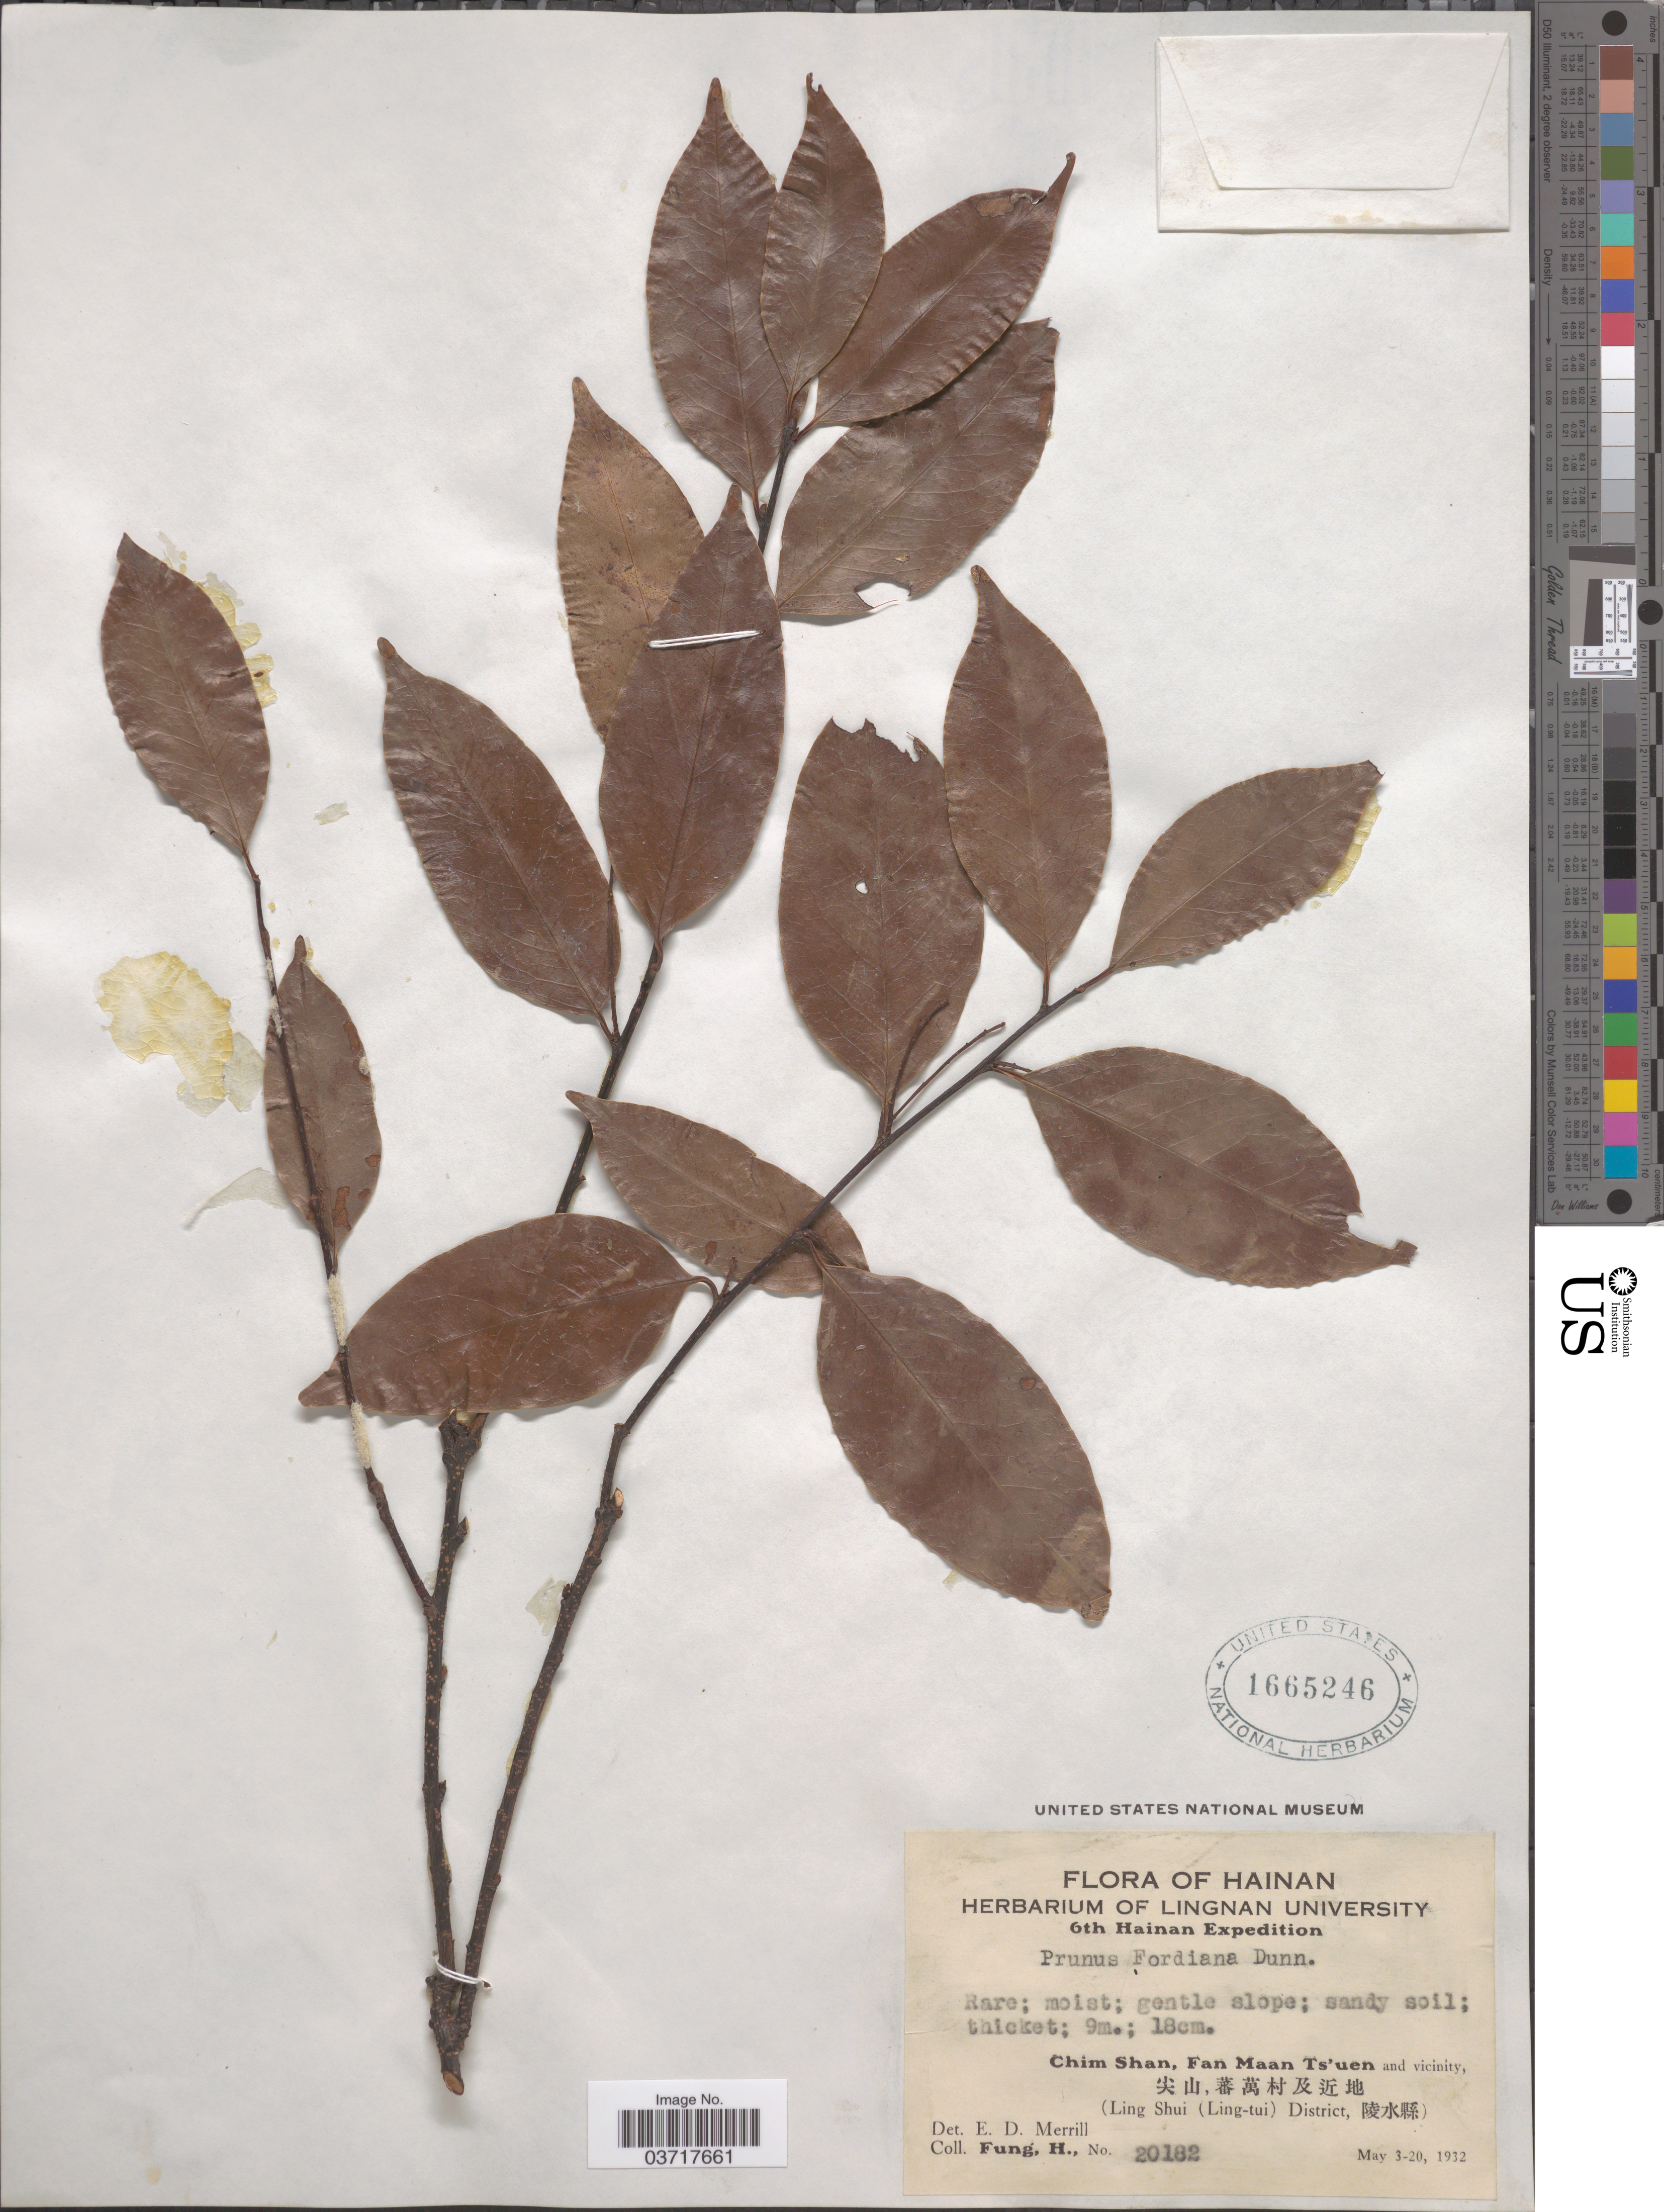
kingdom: Plantae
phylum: Tracheophyta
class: Magnoliopsida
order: Rosales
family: Rosaceae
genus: Prunus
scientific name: Prunus fordiana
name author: Dunn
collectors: H. Fung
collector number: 20182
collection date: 1932-05-03/1932-05-20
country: China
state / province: Hainan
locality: Chim Shan, Fan Maan Ts'uen and vicinity, X. (Ling Shui (Ling-tui) District, X).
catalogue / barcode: US 1665246